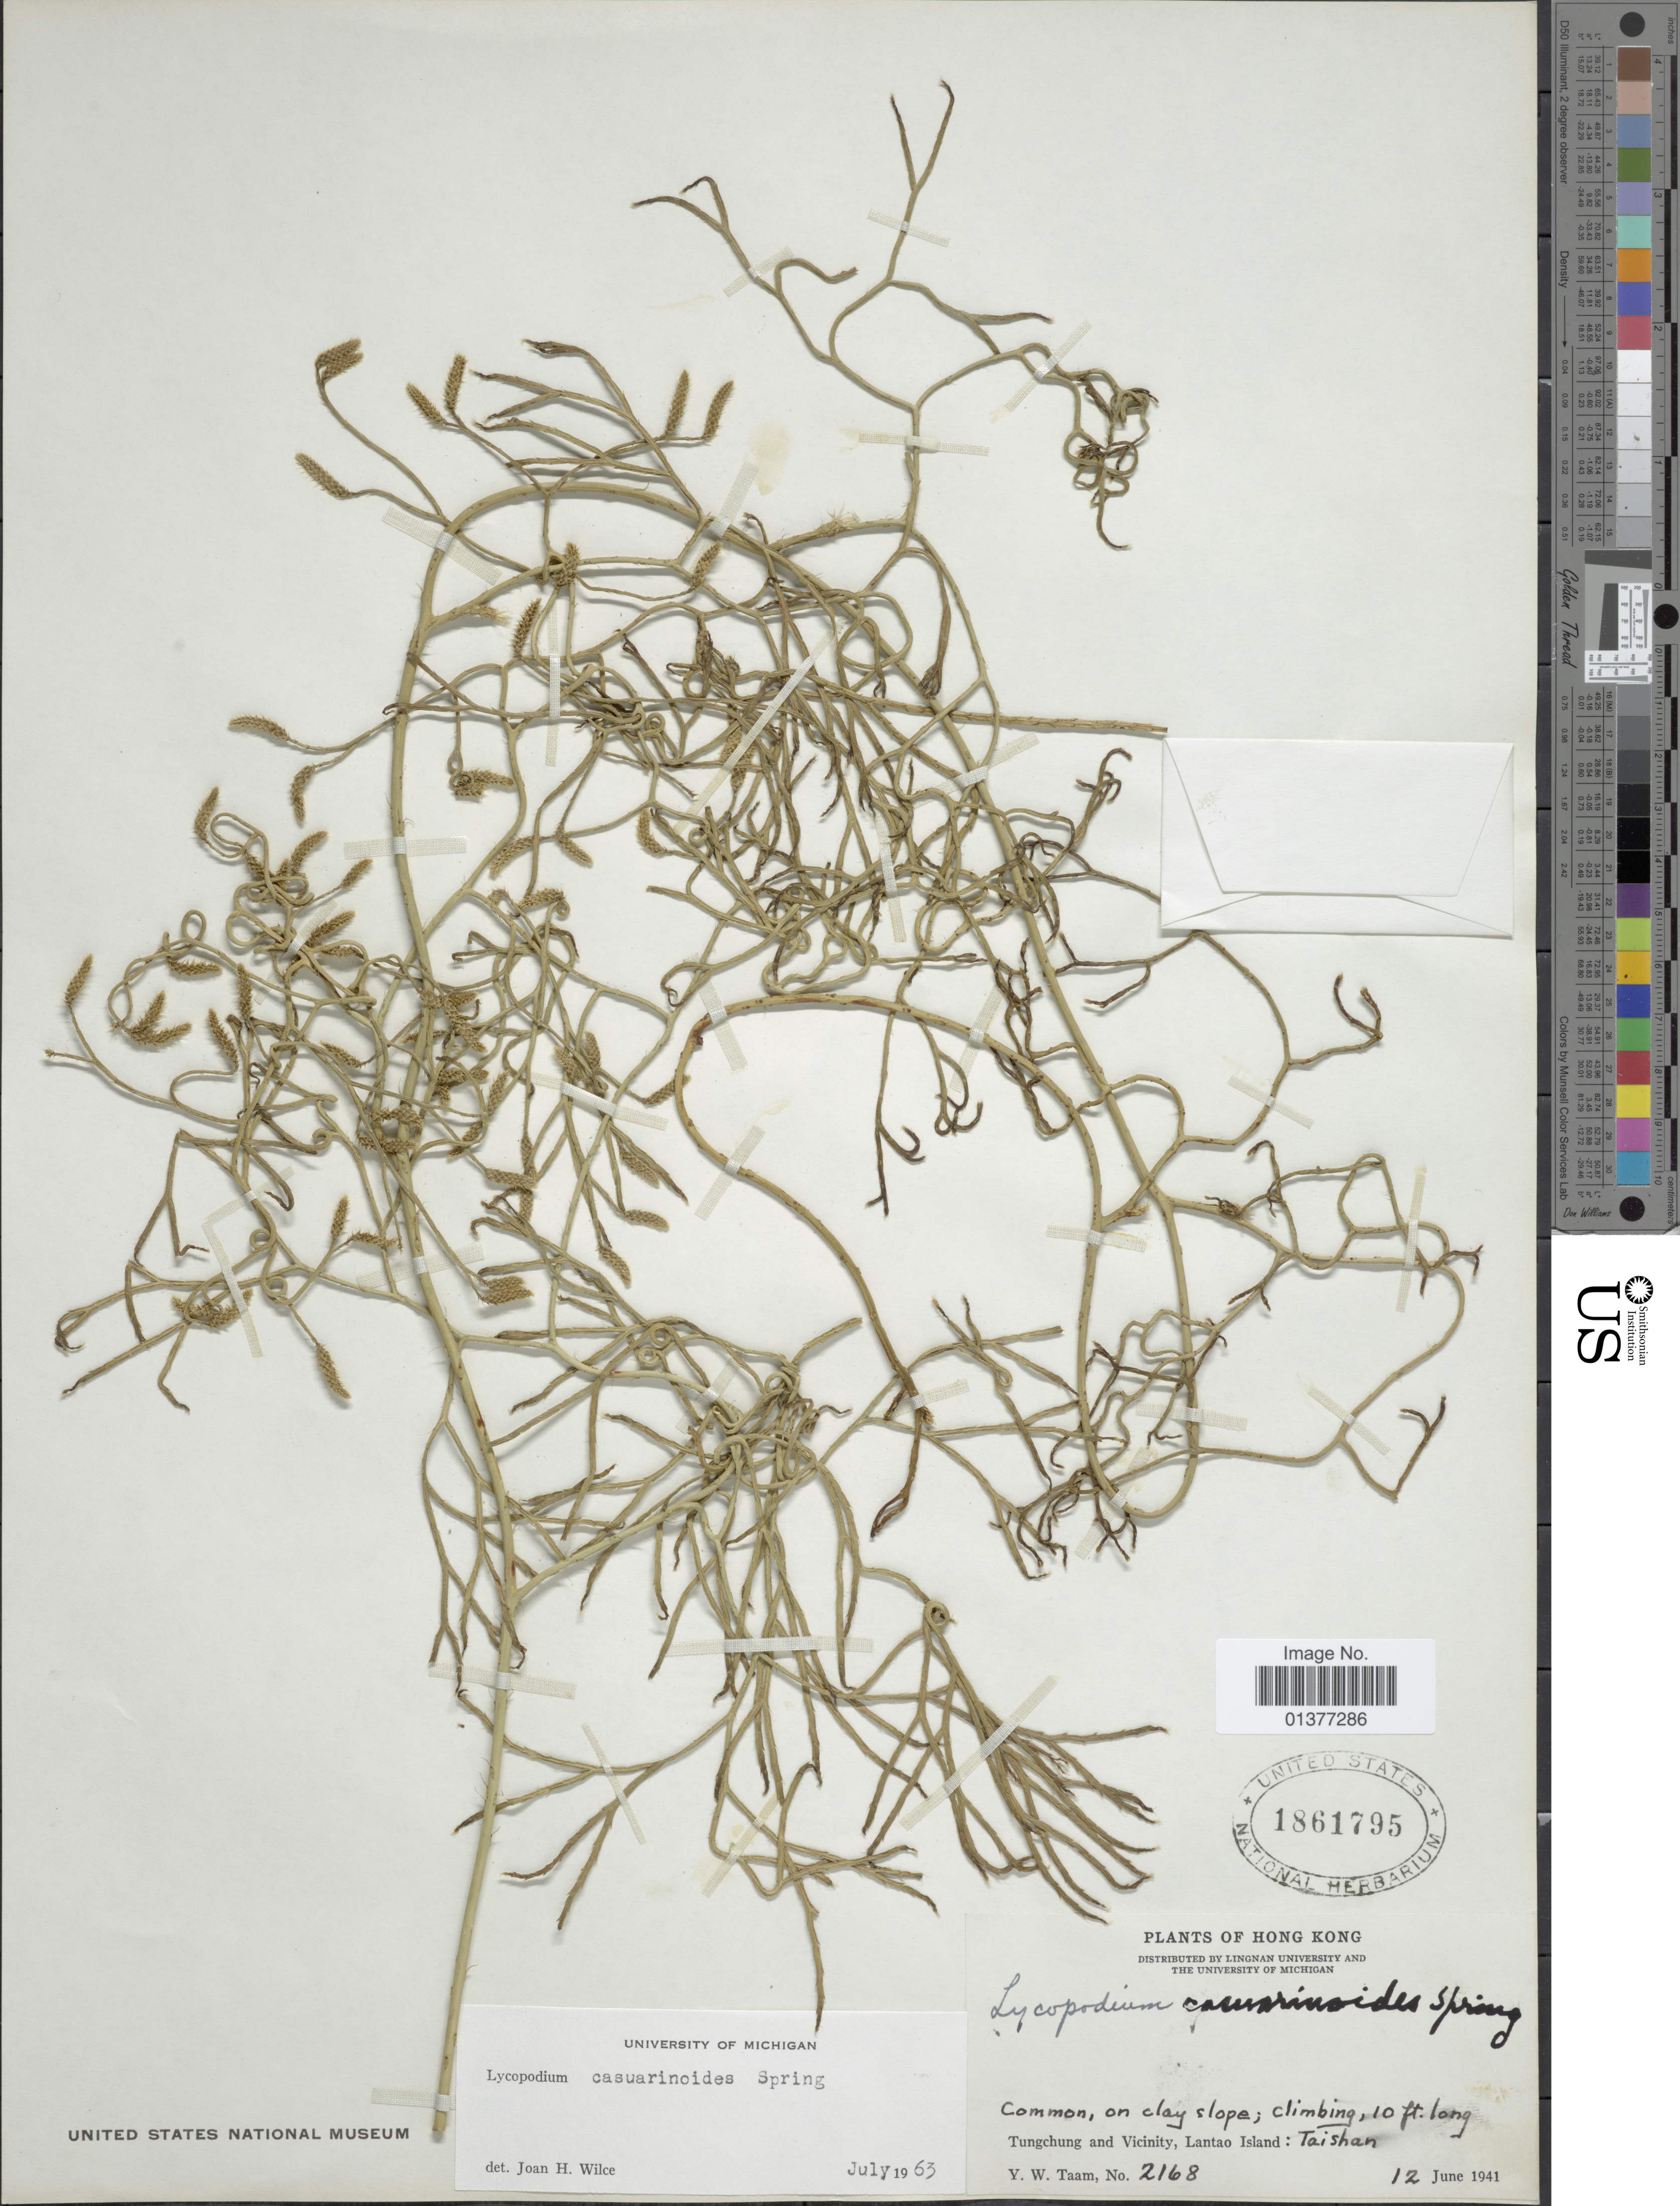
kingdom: Plantae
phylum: Tracheophyta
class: Lycopodiopsida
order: Lycopodiales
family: Lycopodiaceae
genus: Lycopodiastrum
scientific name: Lycopodiastrum casuarinoides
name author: (Spring) Holub ex R.D. Dixit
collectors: Y. W. Taam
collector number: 2168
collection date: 1941-06-12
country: China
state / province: Hong Kong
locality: Tungchung and Vicinity, Lantao Island: Taishan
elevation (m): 3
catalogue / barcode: US 1861795